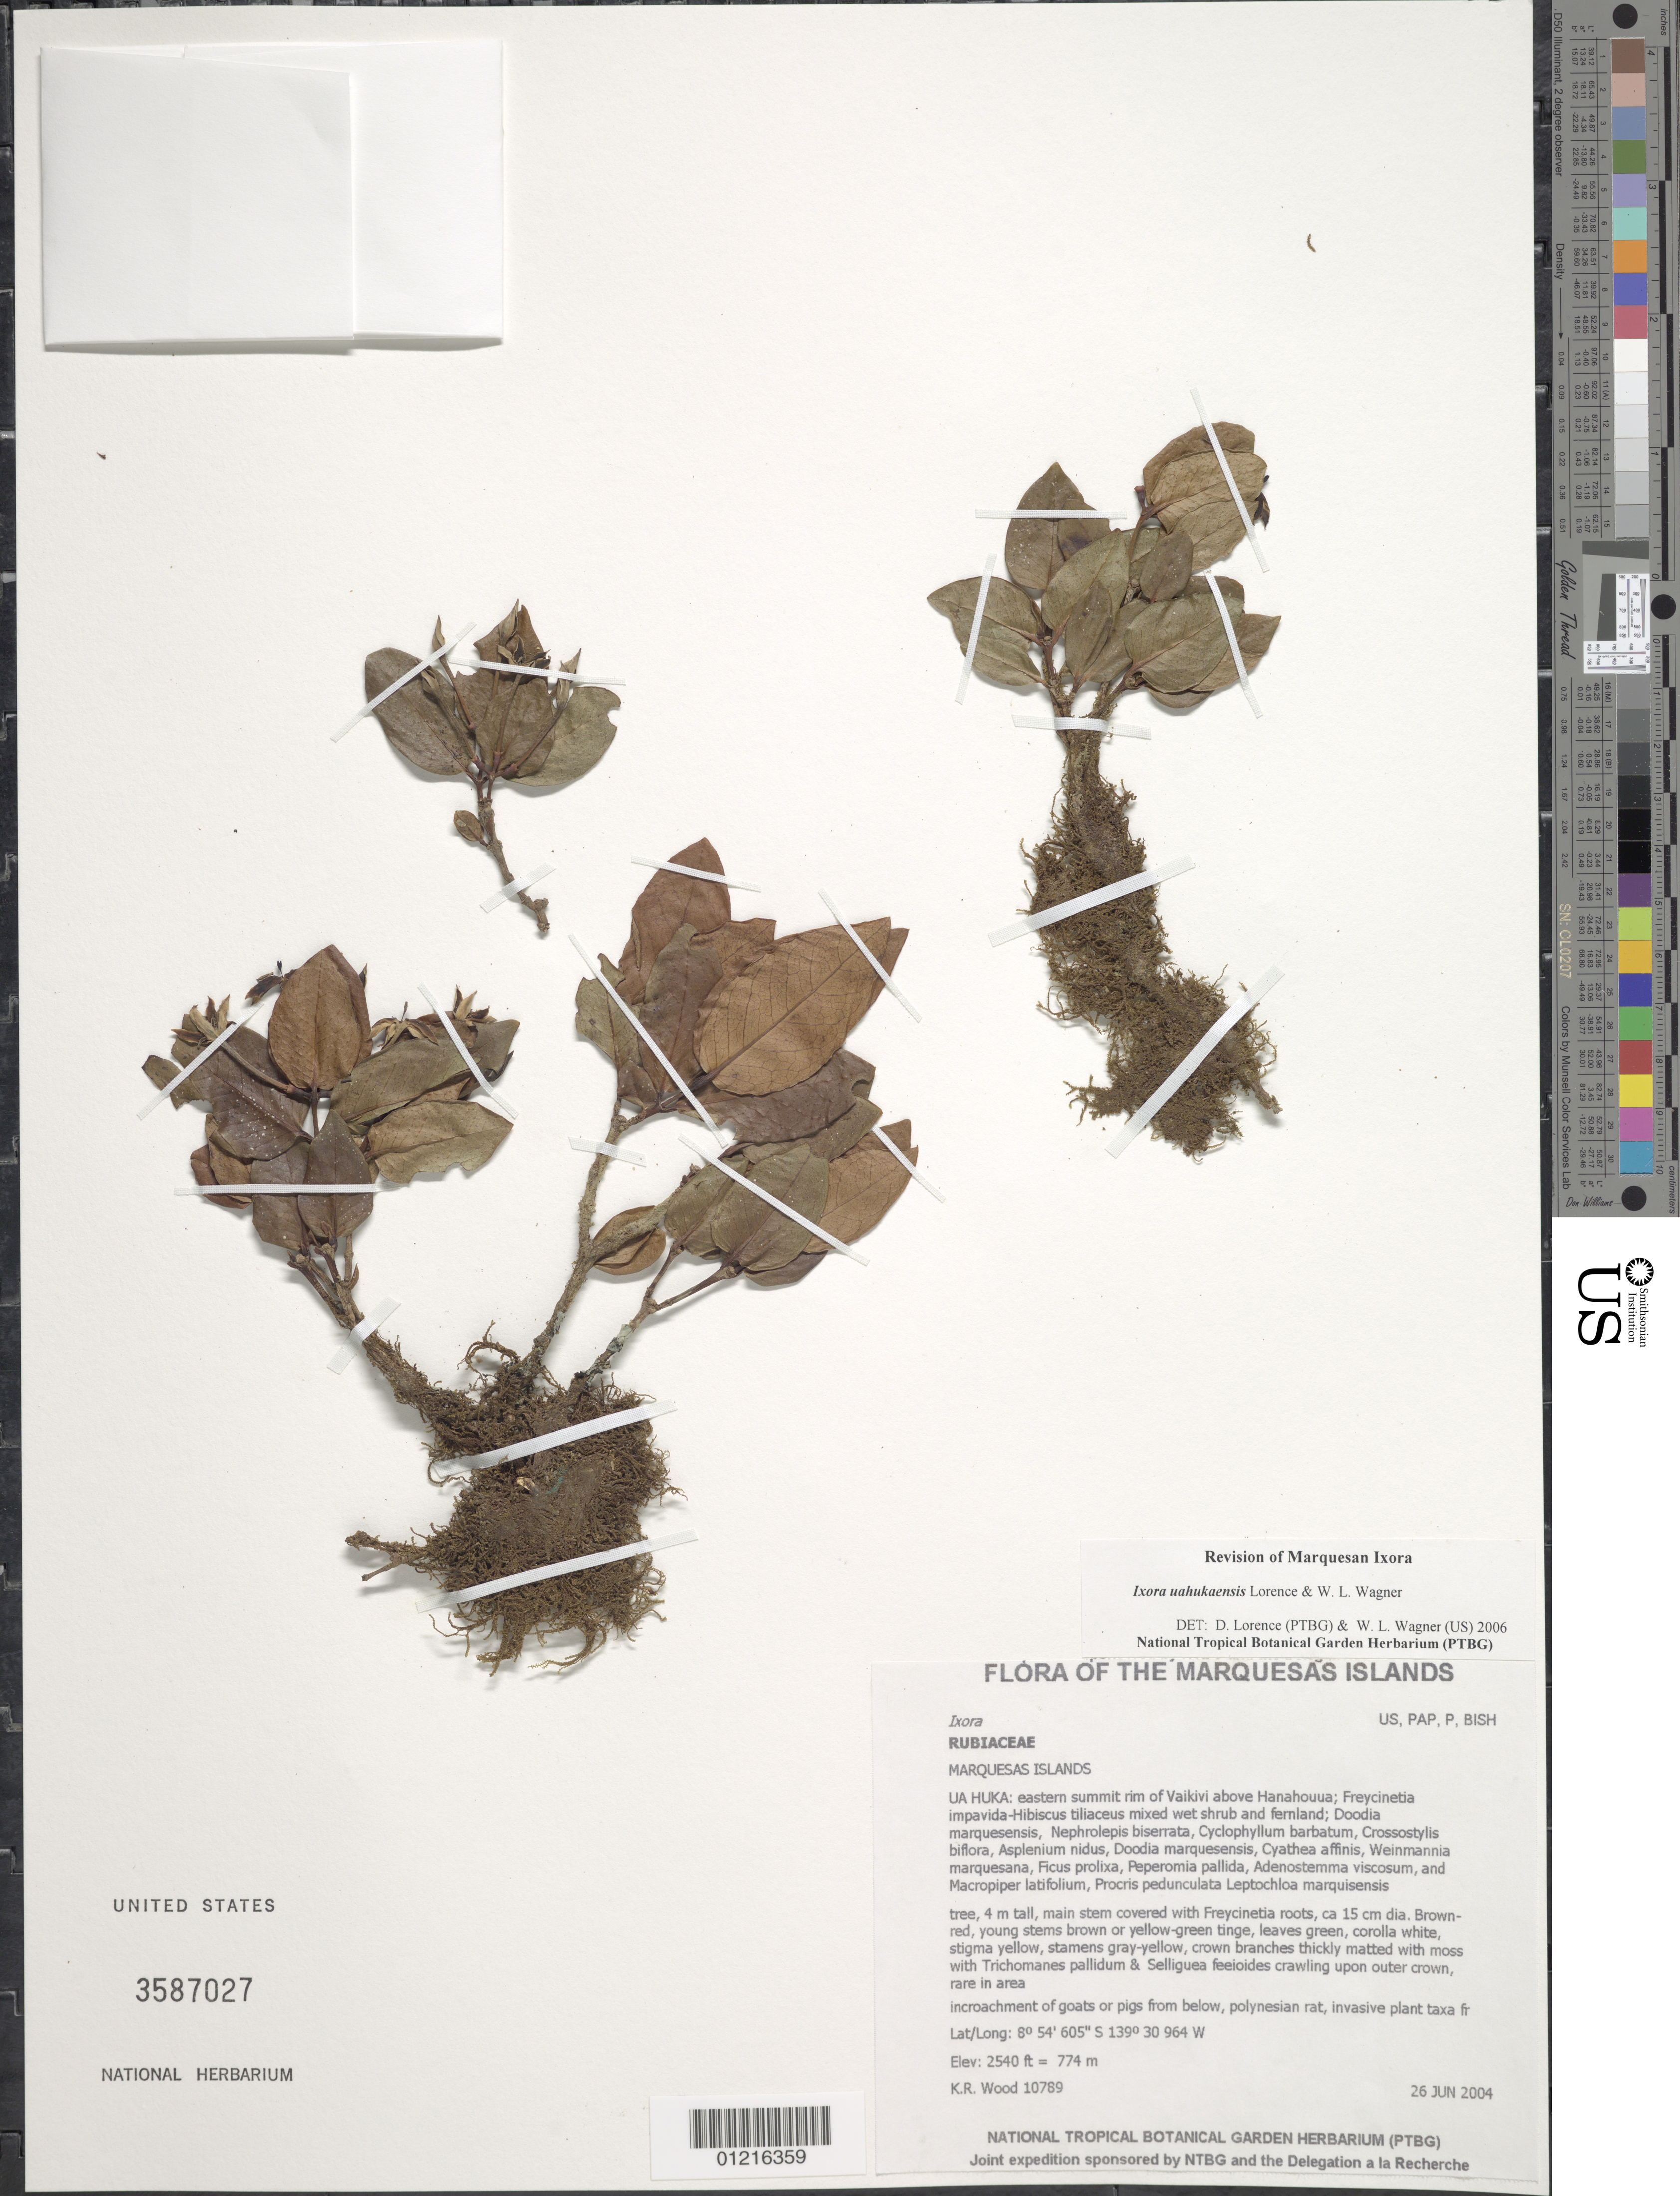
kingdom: Plantae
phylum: Tracheophyta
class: Magnoliopsida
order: Gentianales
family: Rubiaceae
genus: Ixora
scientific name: Ixora uahukaensis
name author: Lorence & W.L. Wagner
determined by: Lorence, David H.; Wagner, W. H.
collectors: K. R. Wood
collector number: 10789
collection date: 2004-06-26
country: French Polynesia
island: Ua Huka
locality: Eastern summit rim of Vaikivi above Hanahouua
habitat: Freycinetia impavida - Hibiscus tiliaceus mixed wet shrub and fernland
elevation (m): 774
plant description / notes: Incroachment of goats or pigs from below, polynesian rat, invasive plant taxa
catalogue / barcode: US 3587027